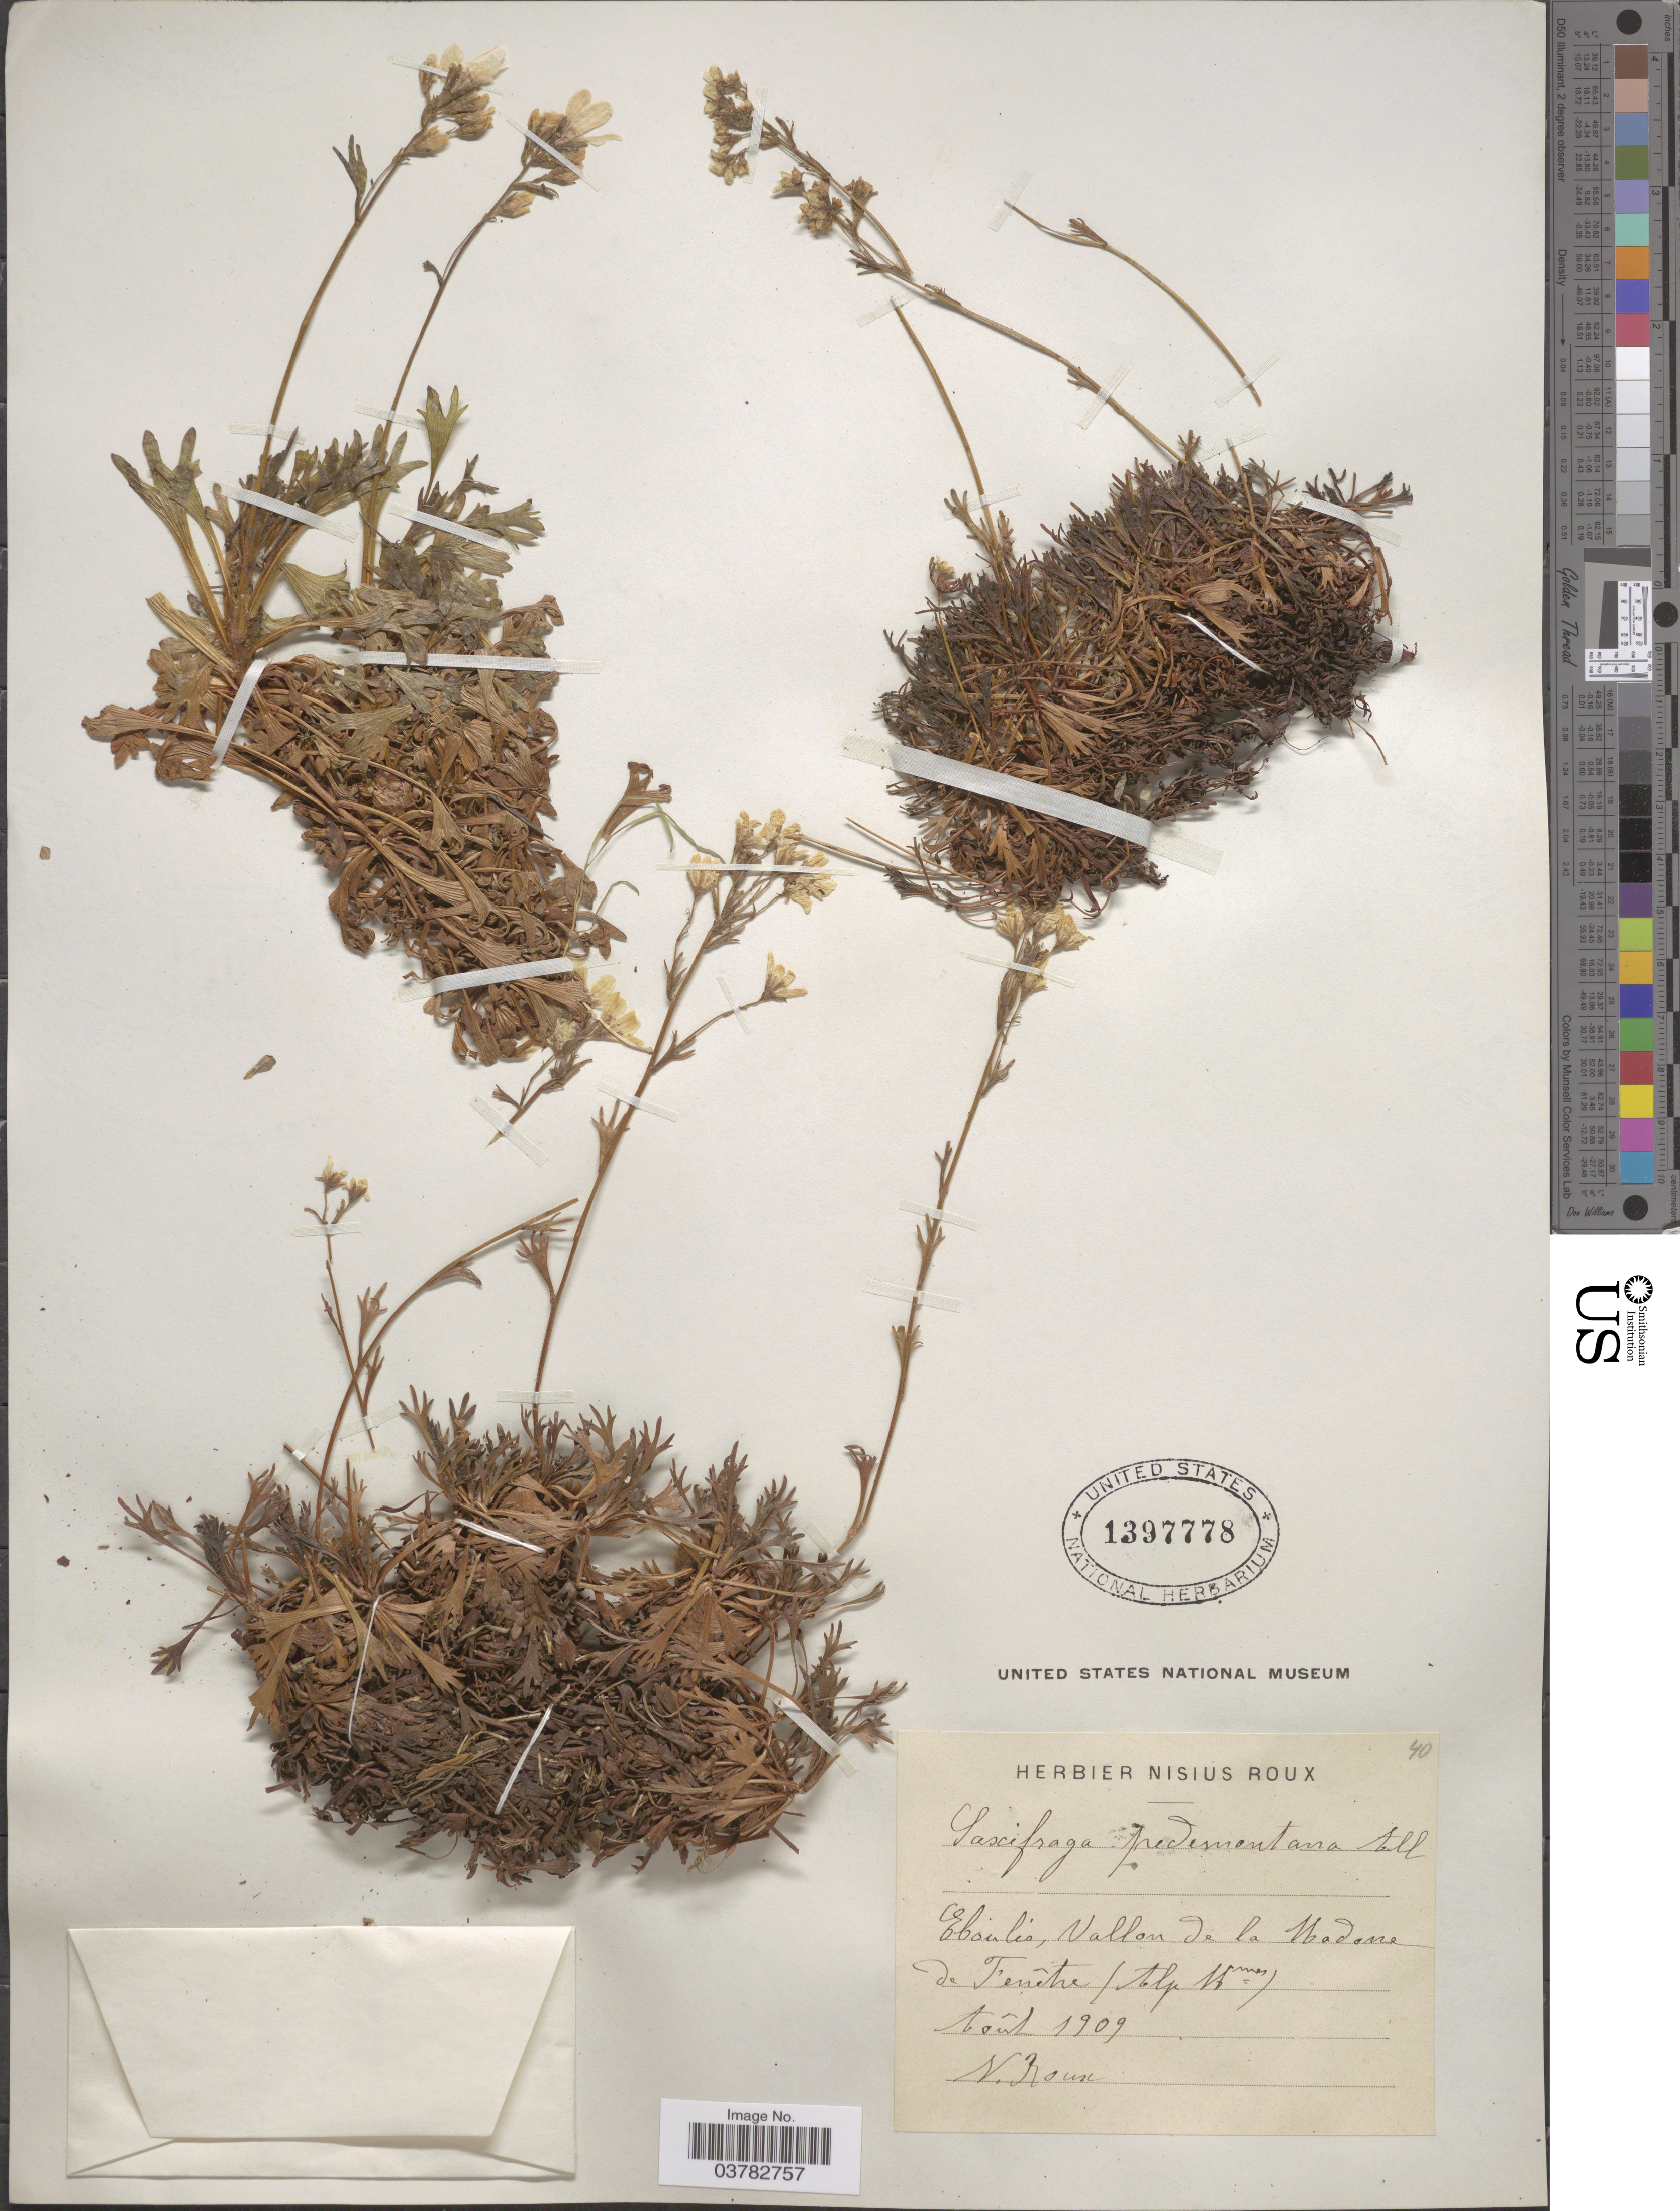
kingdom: Plantae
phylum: Tracheophyta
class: Magnoliopsida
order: Saxifragales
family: Saxifragaceae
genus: Saxifraga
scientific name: Saxifraga pedemontana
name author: All.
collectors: N. Roux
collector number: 40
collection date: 1909-08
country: France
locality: Eboulis, Vallon de la Madone de Fenestre (Alp. Mmes.).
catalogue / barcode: US 1397778